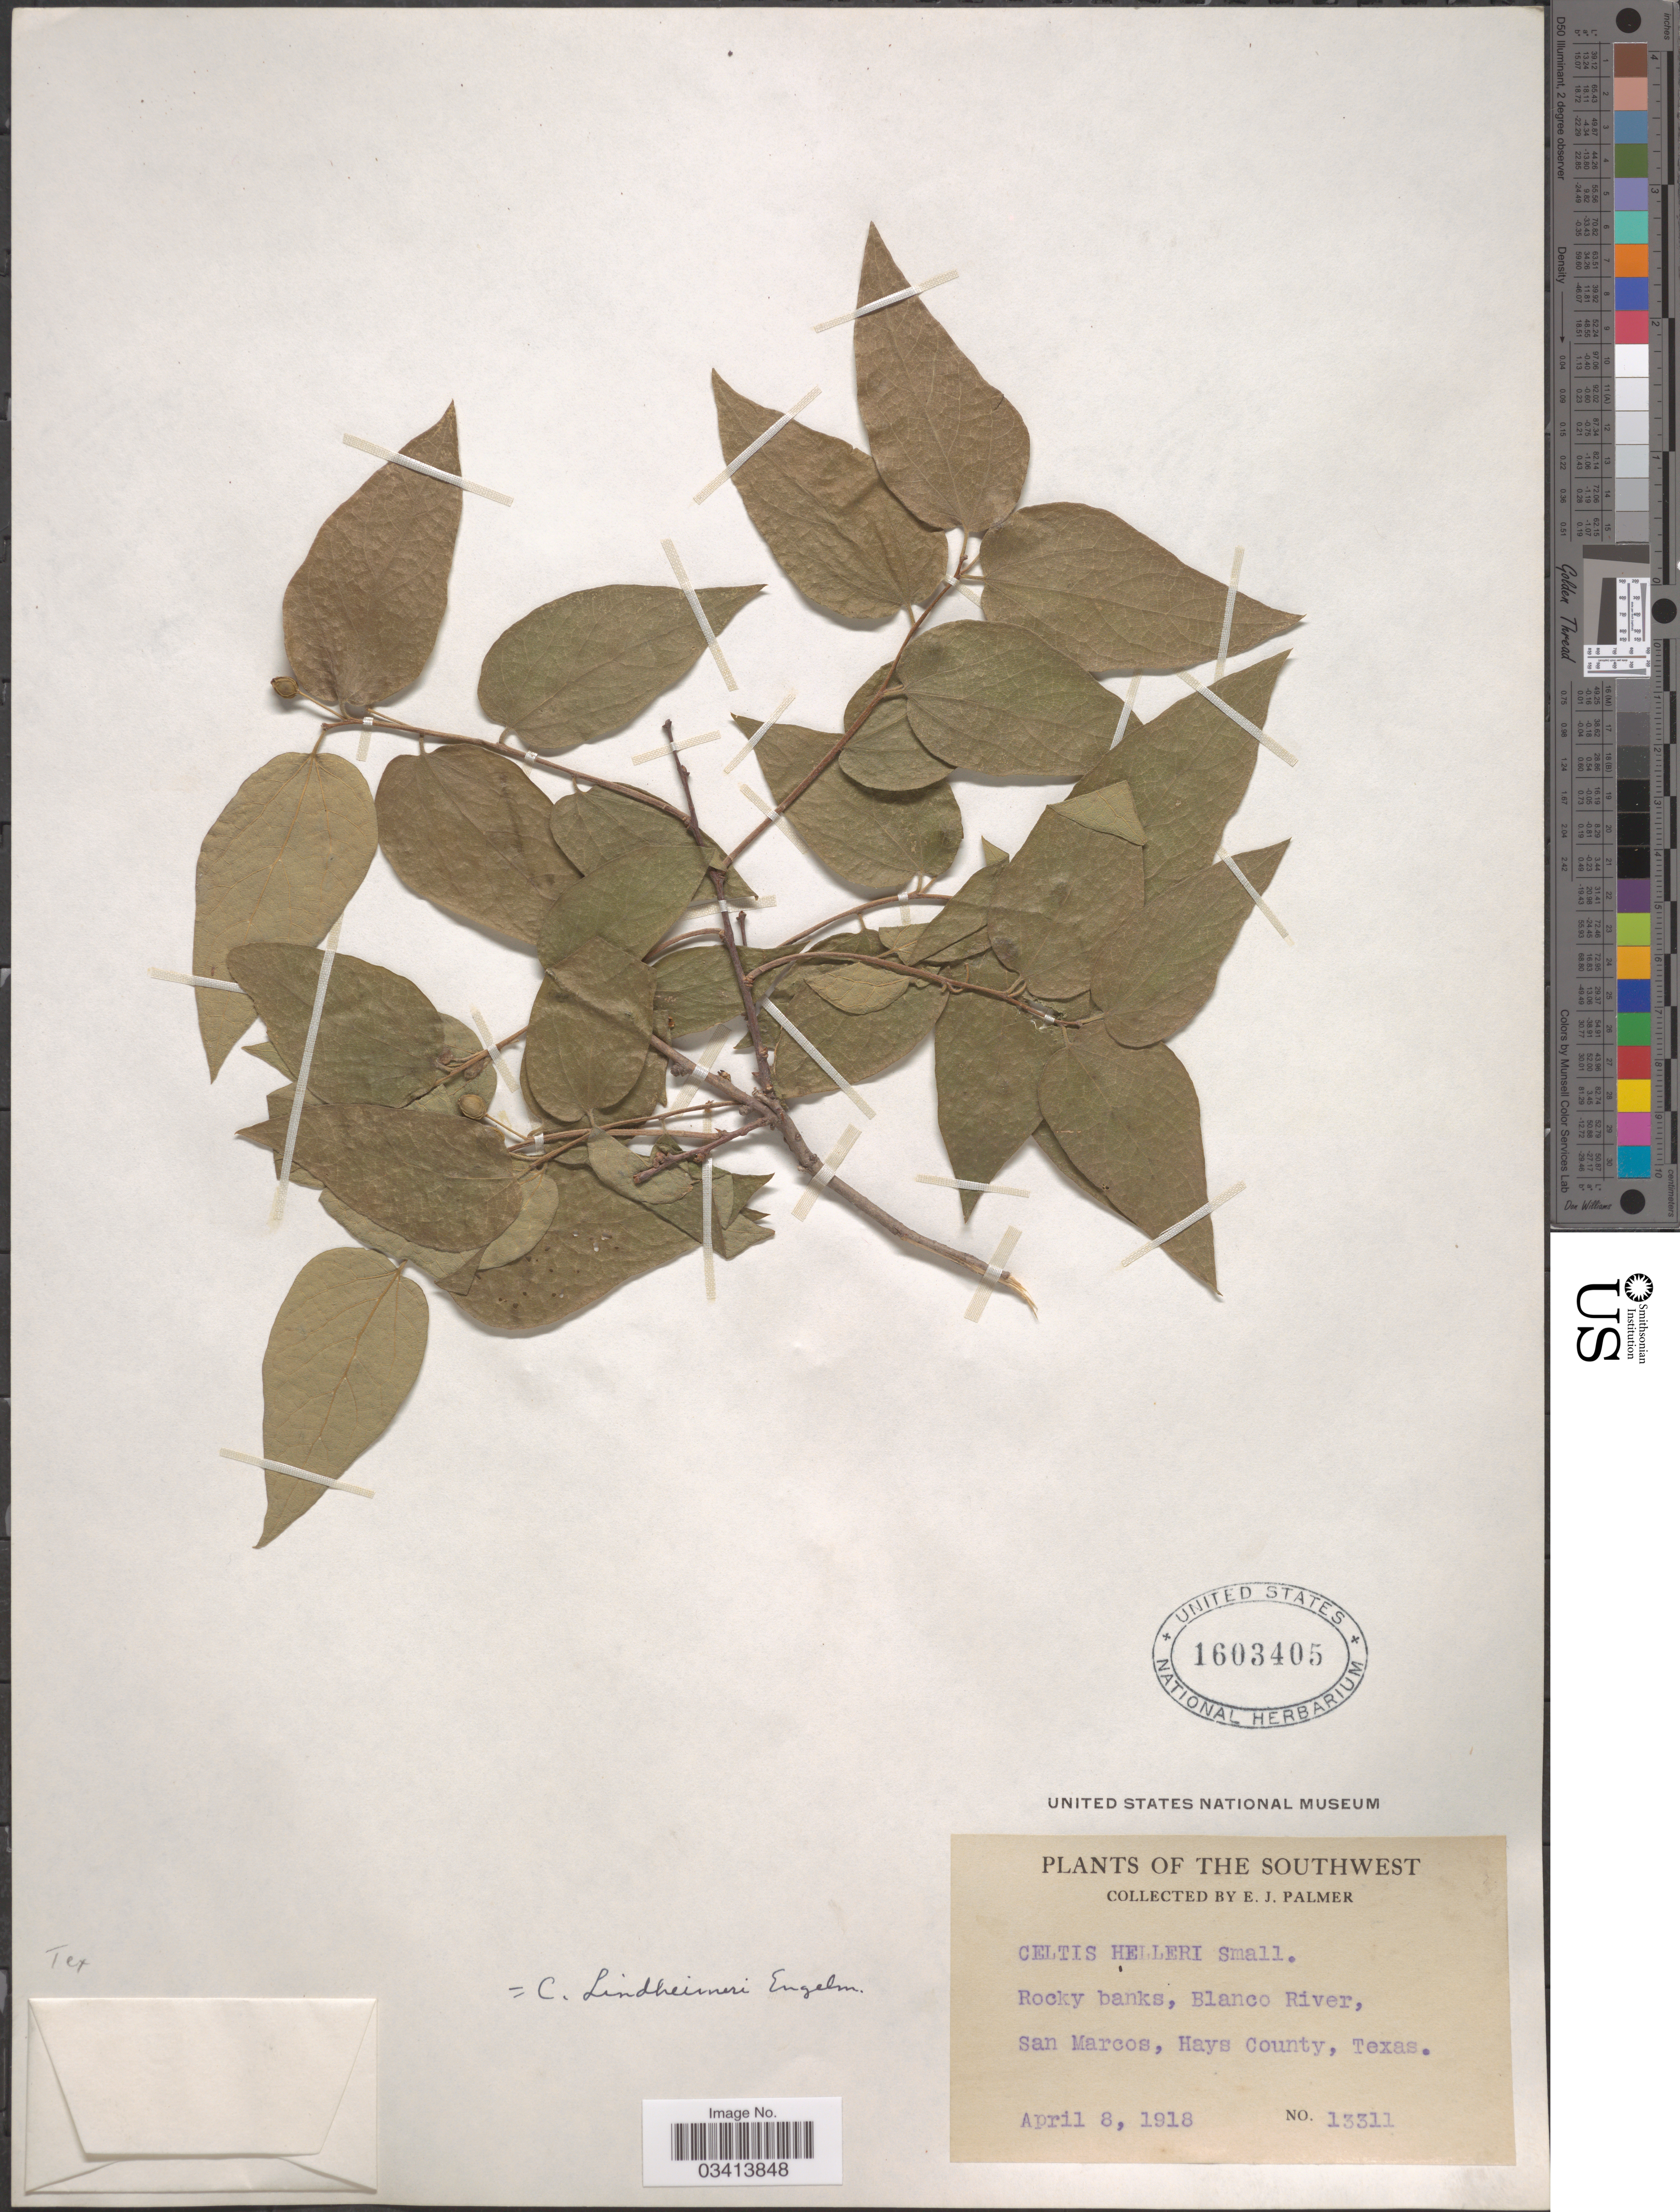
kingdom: Plantae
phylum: Tracheophyta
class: Magnoliopsida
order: Rosales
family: Cannabaceae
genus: Celtis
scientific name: Celtis lindheimeri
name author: Engelm. ex K. Koch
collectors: E. J. Palmer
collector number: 133111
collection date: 1918-04-08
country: United States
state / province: Texas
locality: The Southwest. Blanco River, San Marcos, Hays County.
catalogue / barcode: US 1603405